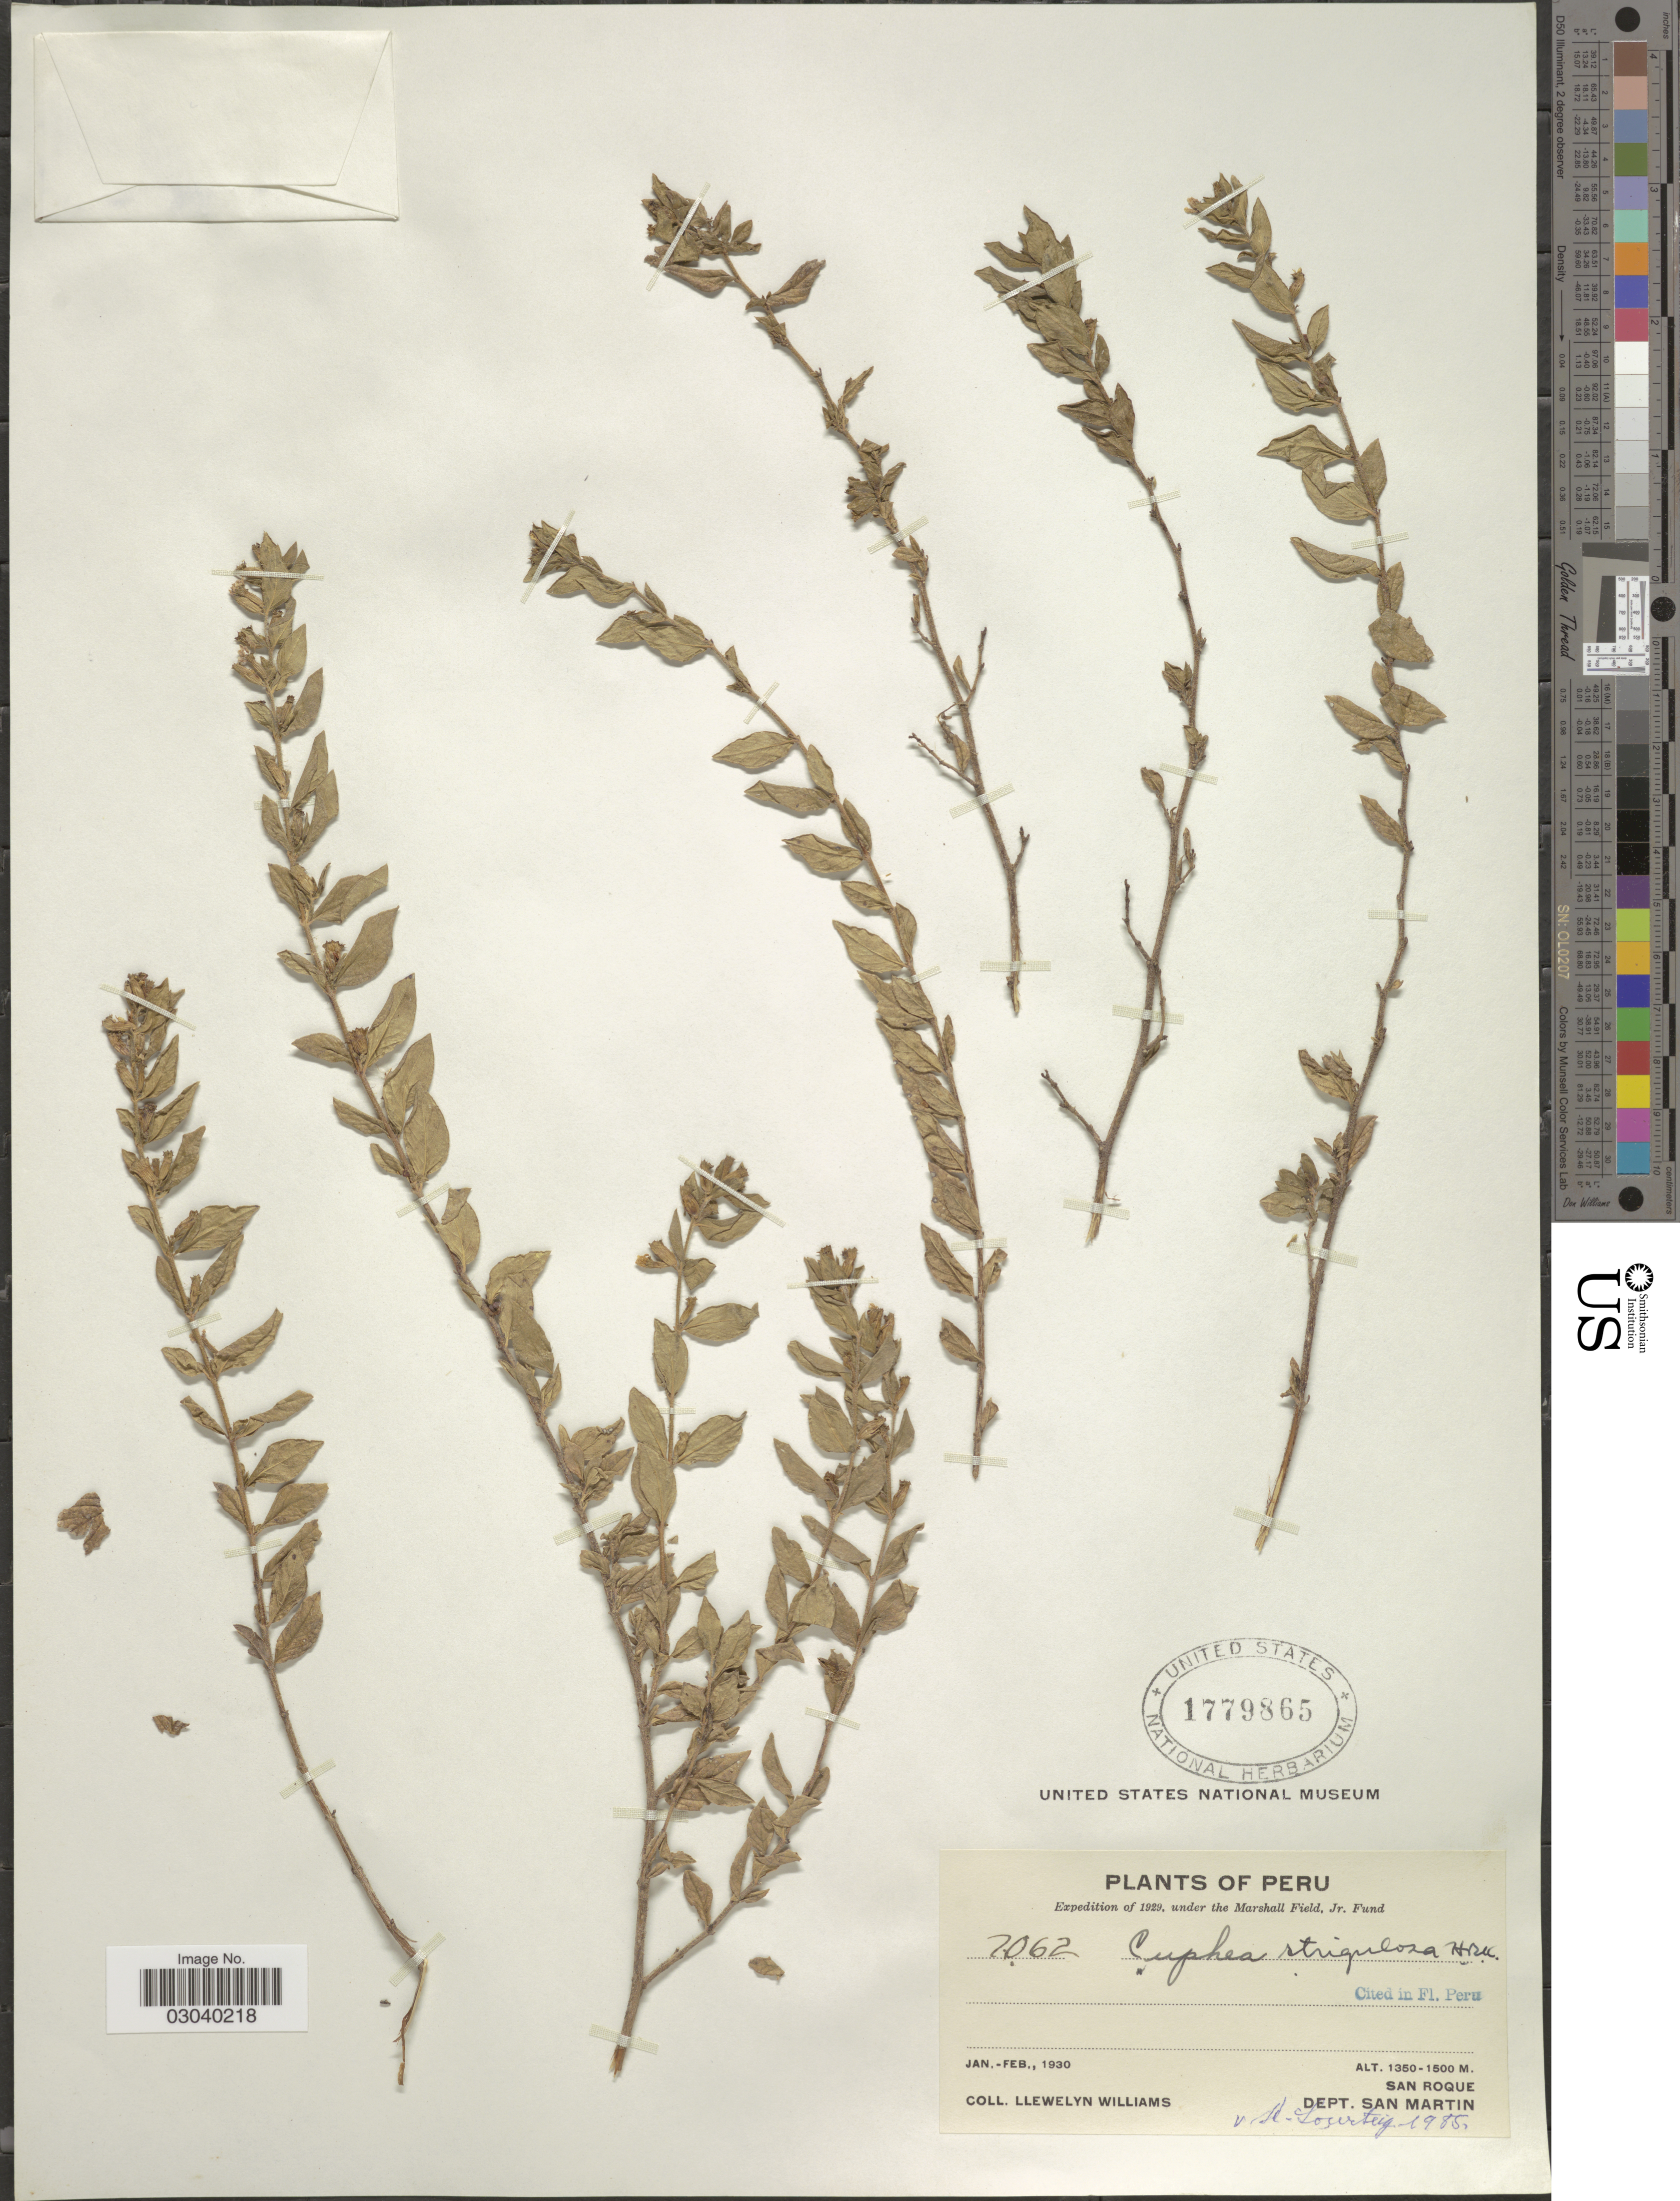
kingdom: Plantae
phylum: Tracheophyta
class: Magnoliopsida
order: Myrtales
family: Lythraceae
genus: Cuphea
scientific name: Cuphea strigulosa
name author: Kunth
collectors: Ll. Williams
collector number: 2062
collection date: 1930-01/1930-02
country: Peru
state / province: San Martín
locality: San Roque, Dept. San Martin.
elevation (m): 1350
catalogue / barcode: US 1779865